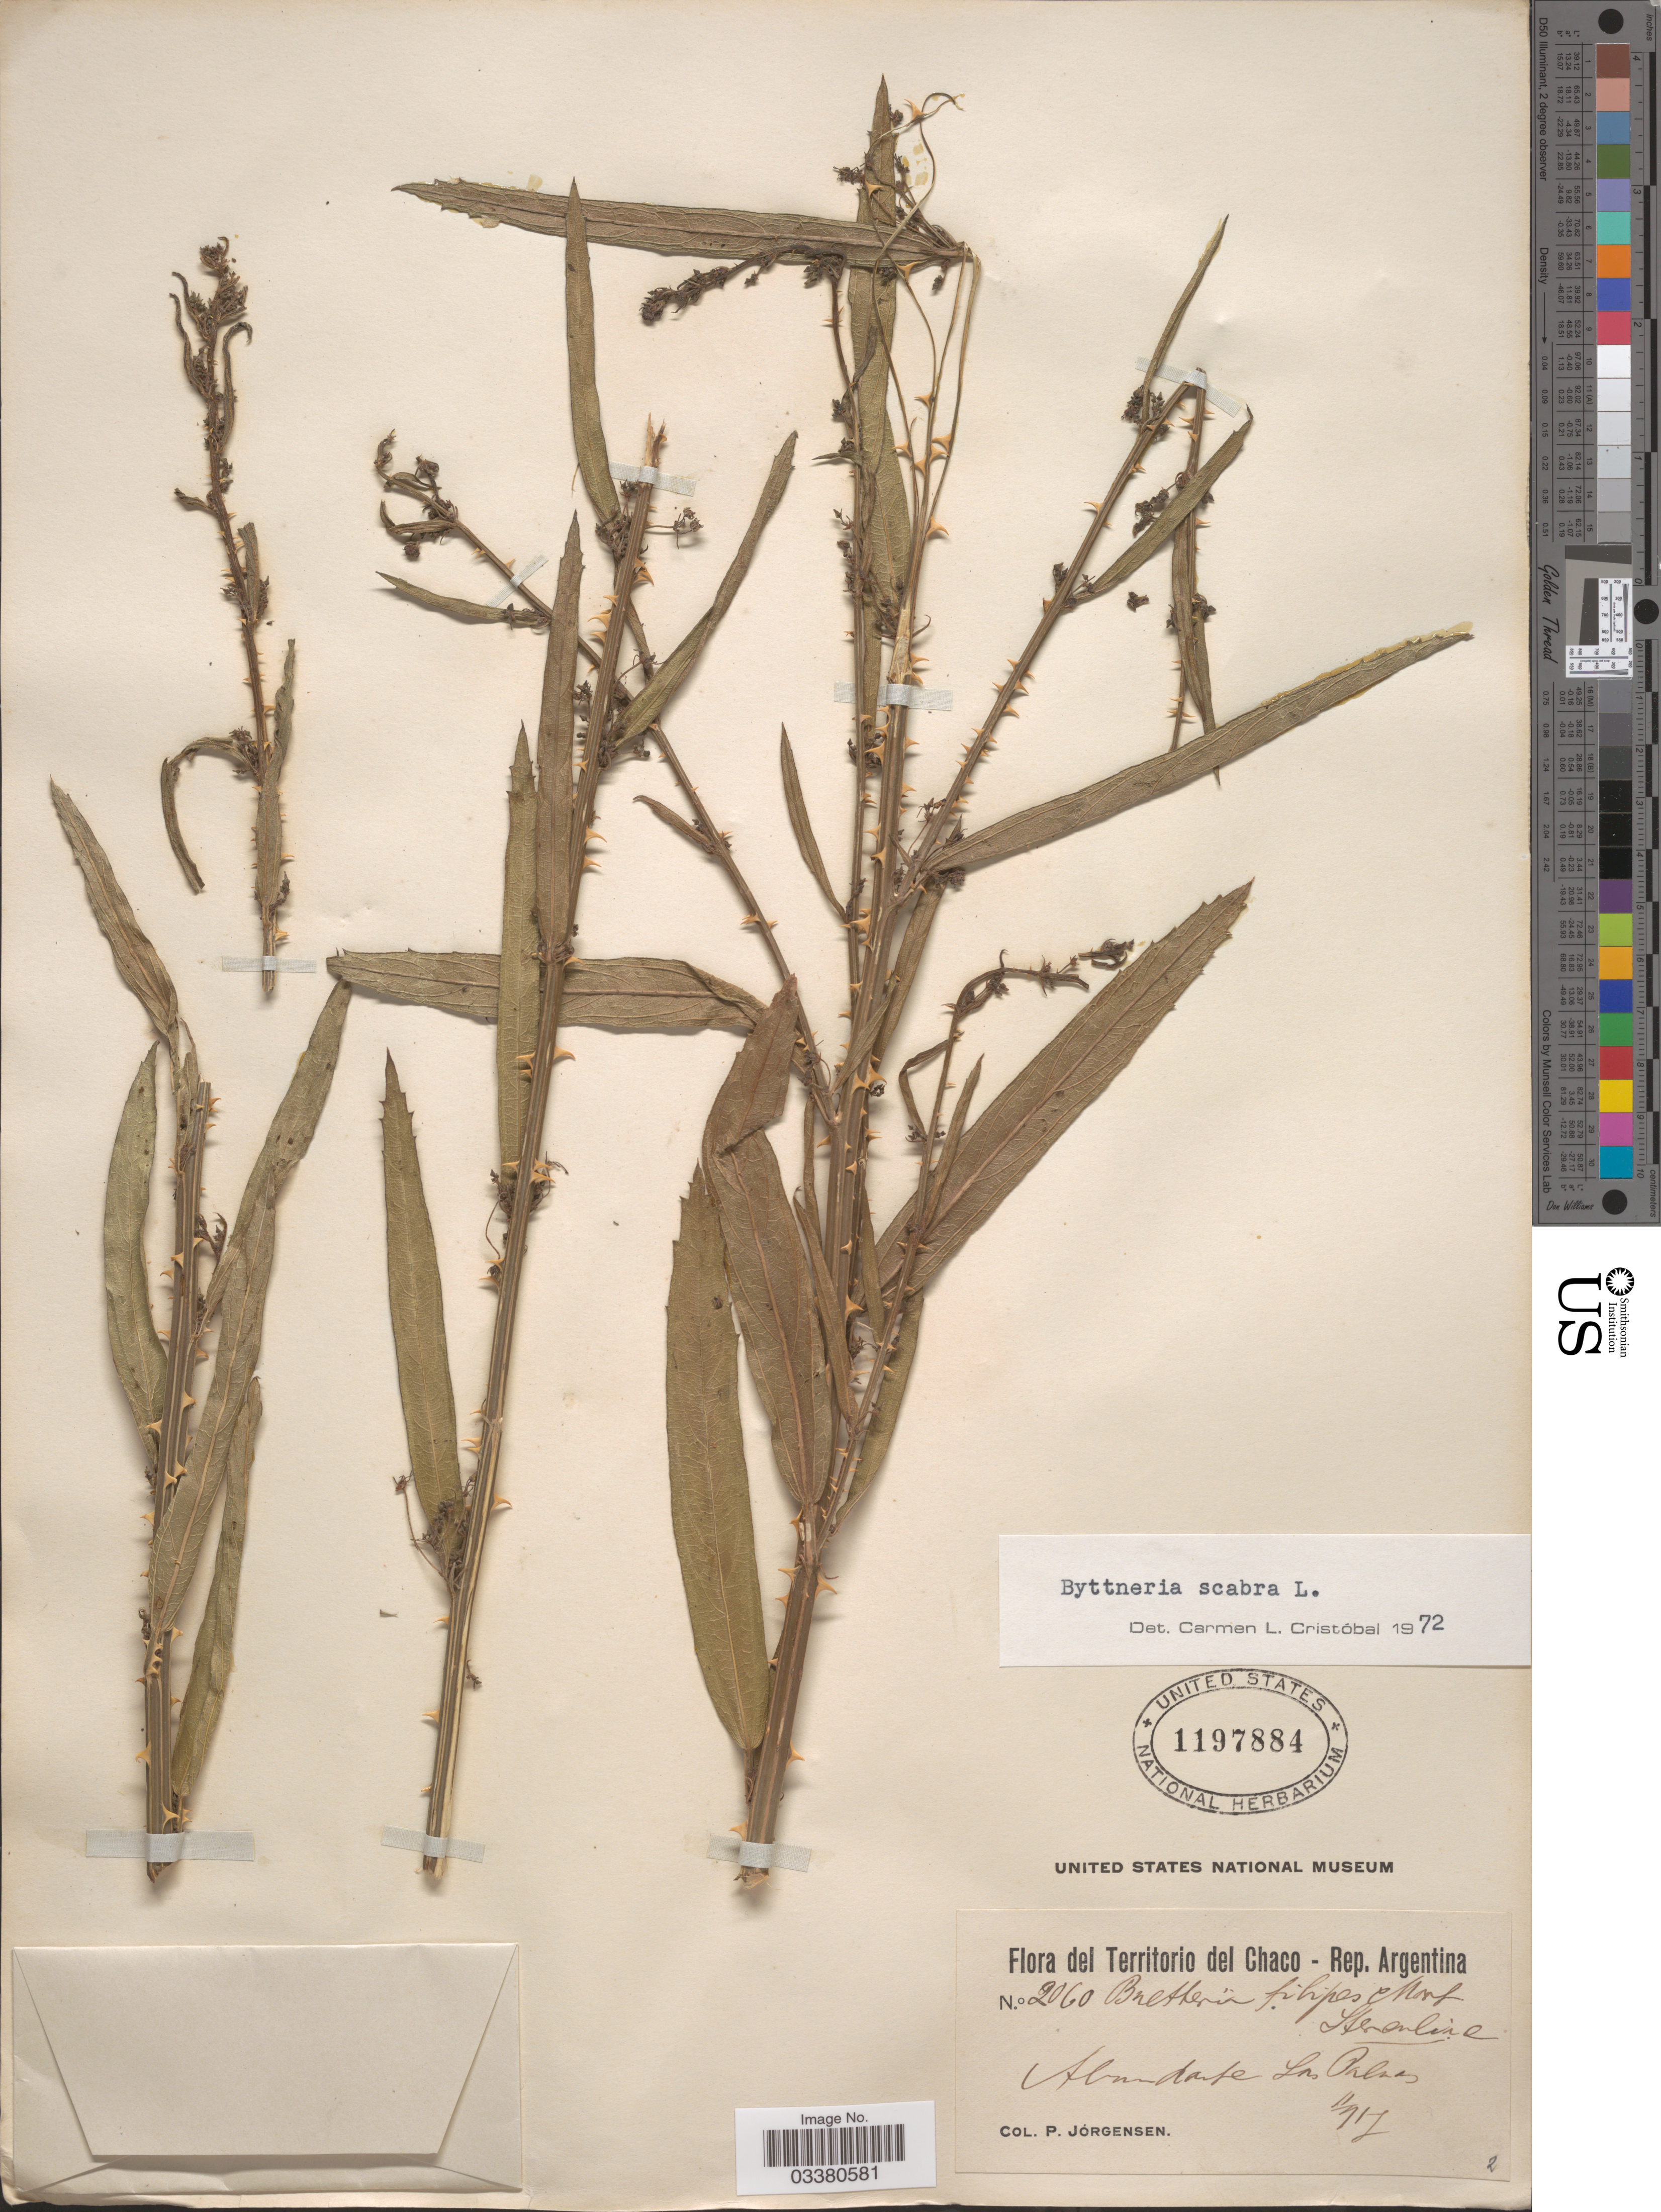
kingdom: Plantae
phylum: Tracheophyta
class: Magnoliopsida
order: Malvales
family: Malvaceae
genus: Byttneria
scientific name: Byttneria scabra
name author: L.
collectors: P. Jörgensen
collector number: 2060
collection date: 1917-11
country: Argentina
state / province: Chaco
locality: Territorio del Chaco - Rep. Argentina. Abundante Las Palmas.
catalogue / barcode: US 1197884